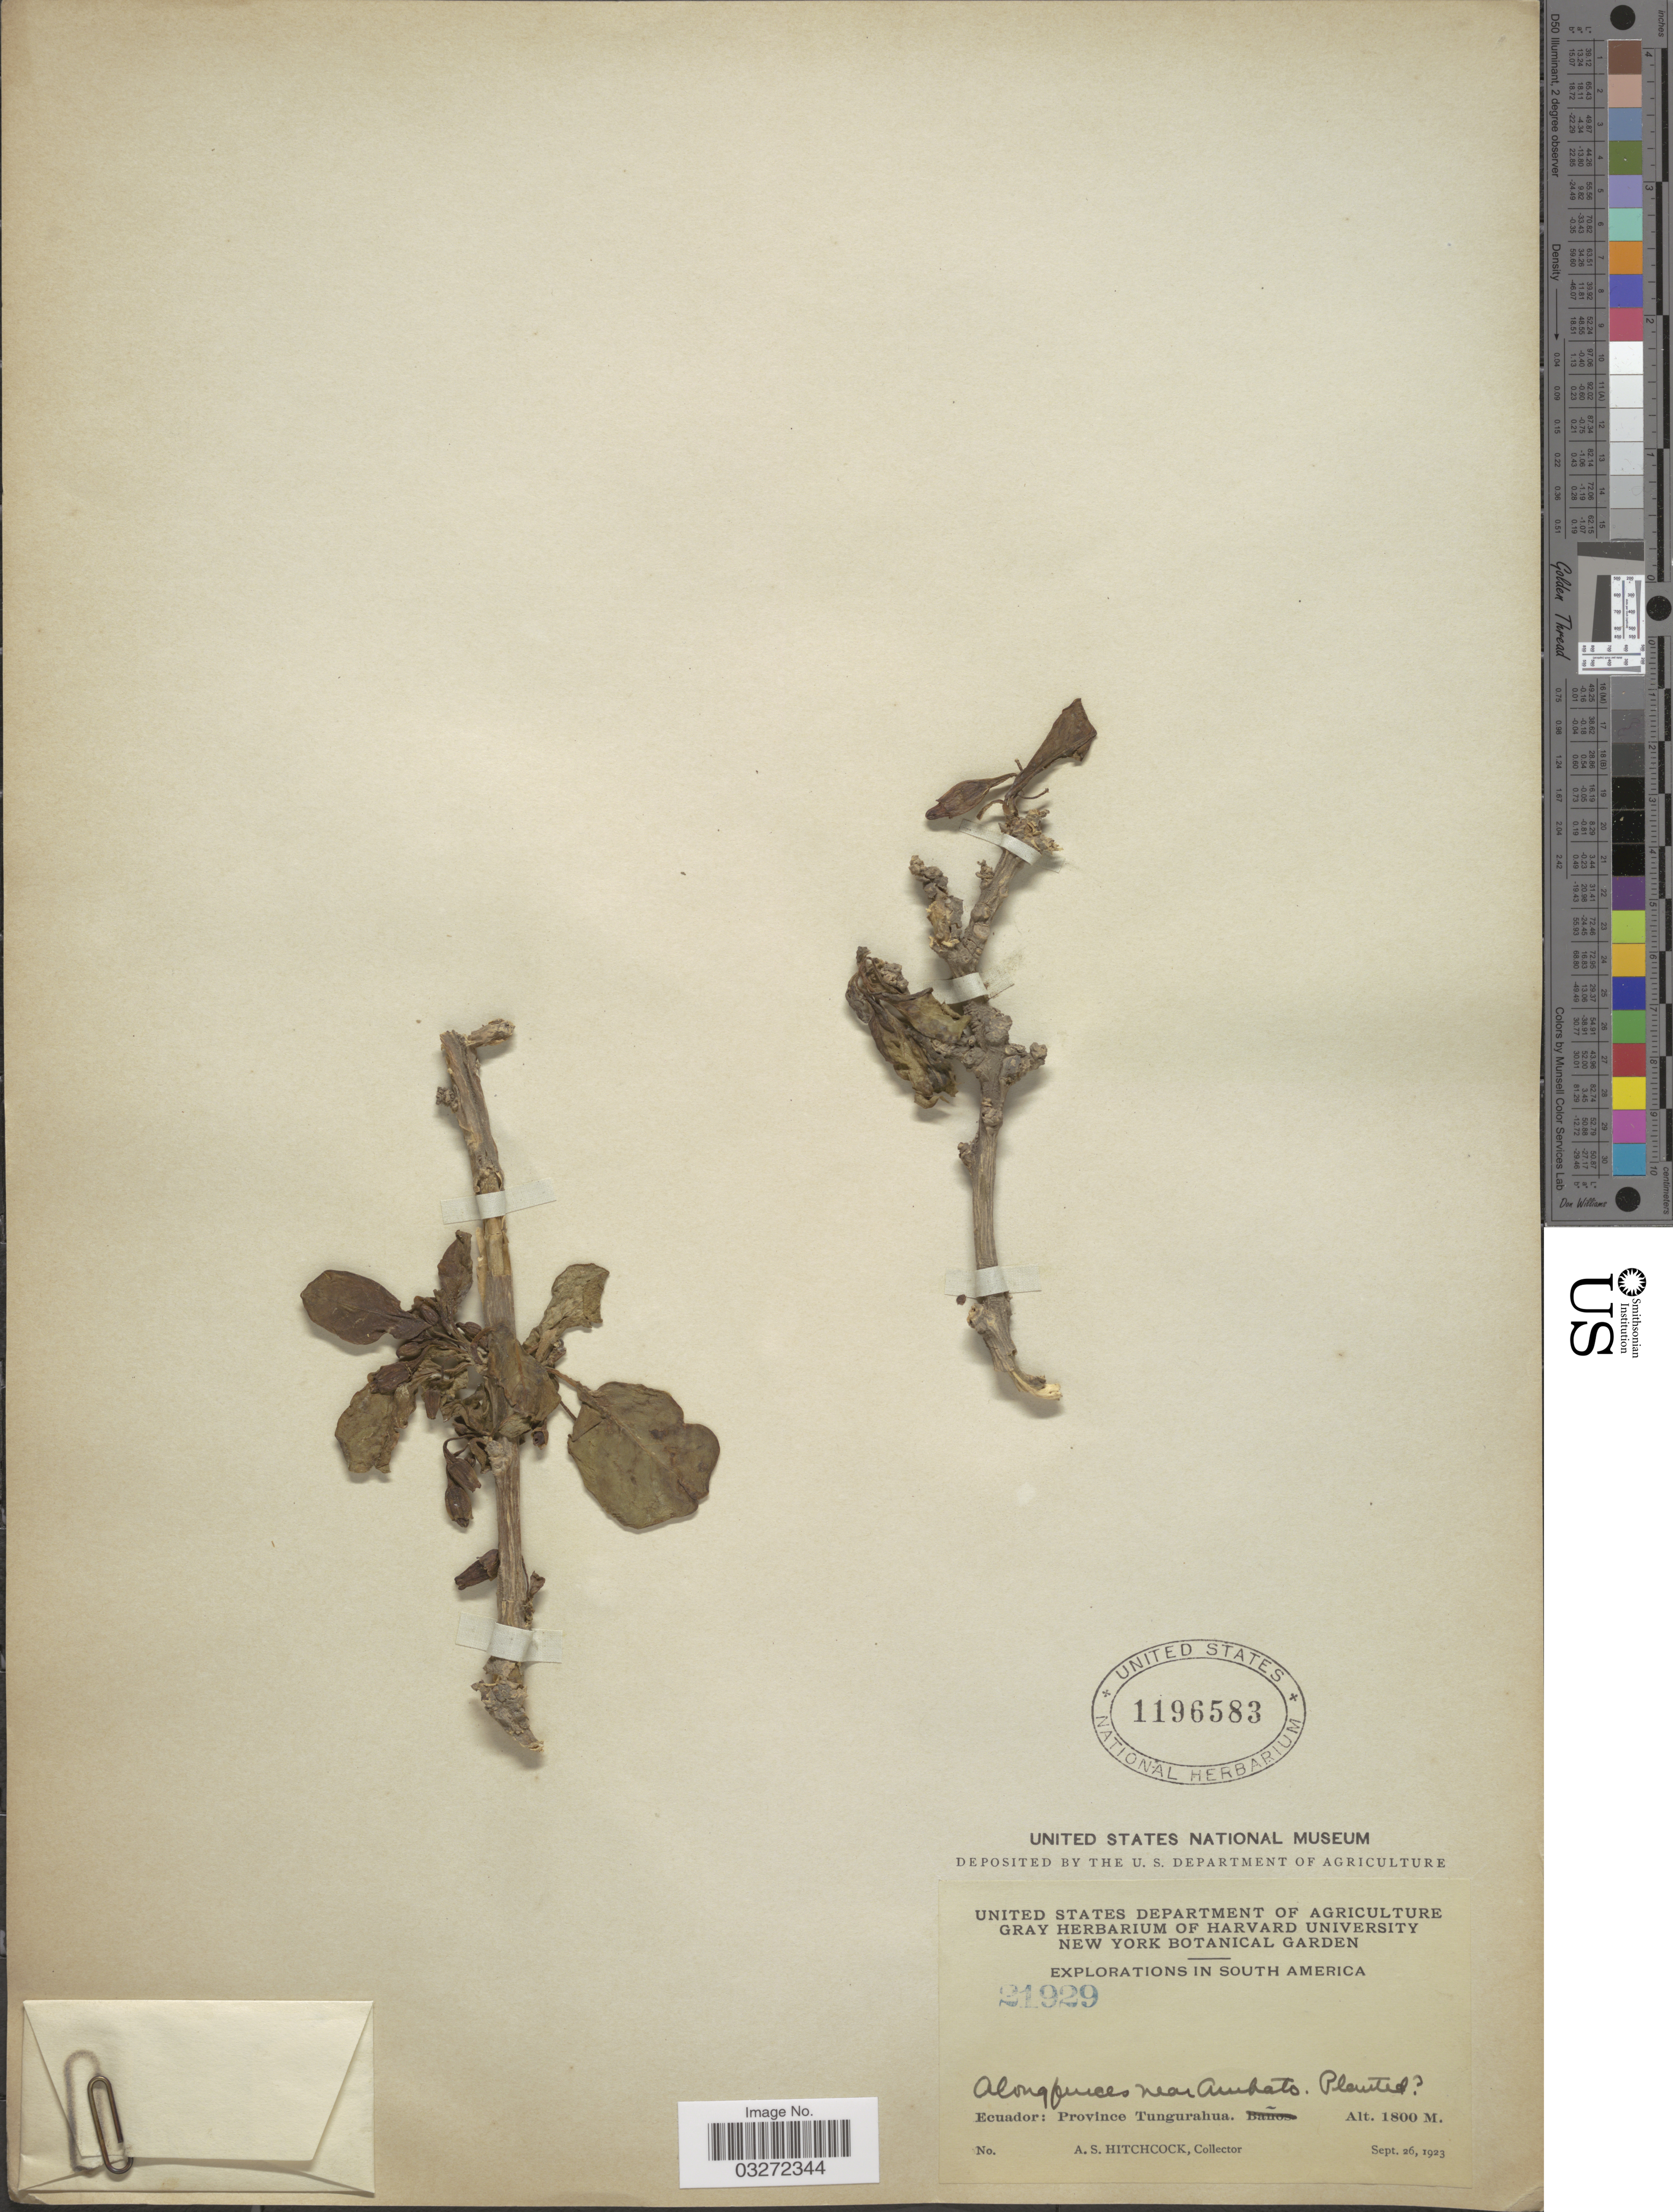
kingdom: Plantae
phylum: Tracheophyta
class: Magnoliopsida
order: Solanales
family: Solanaceae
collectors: A. S. Hitchcock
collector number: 21929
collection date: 1923-09-26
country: Ecuador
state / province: Tungurahua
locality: Along fences near Ambato.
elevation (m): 1800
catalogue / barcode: US 1196583